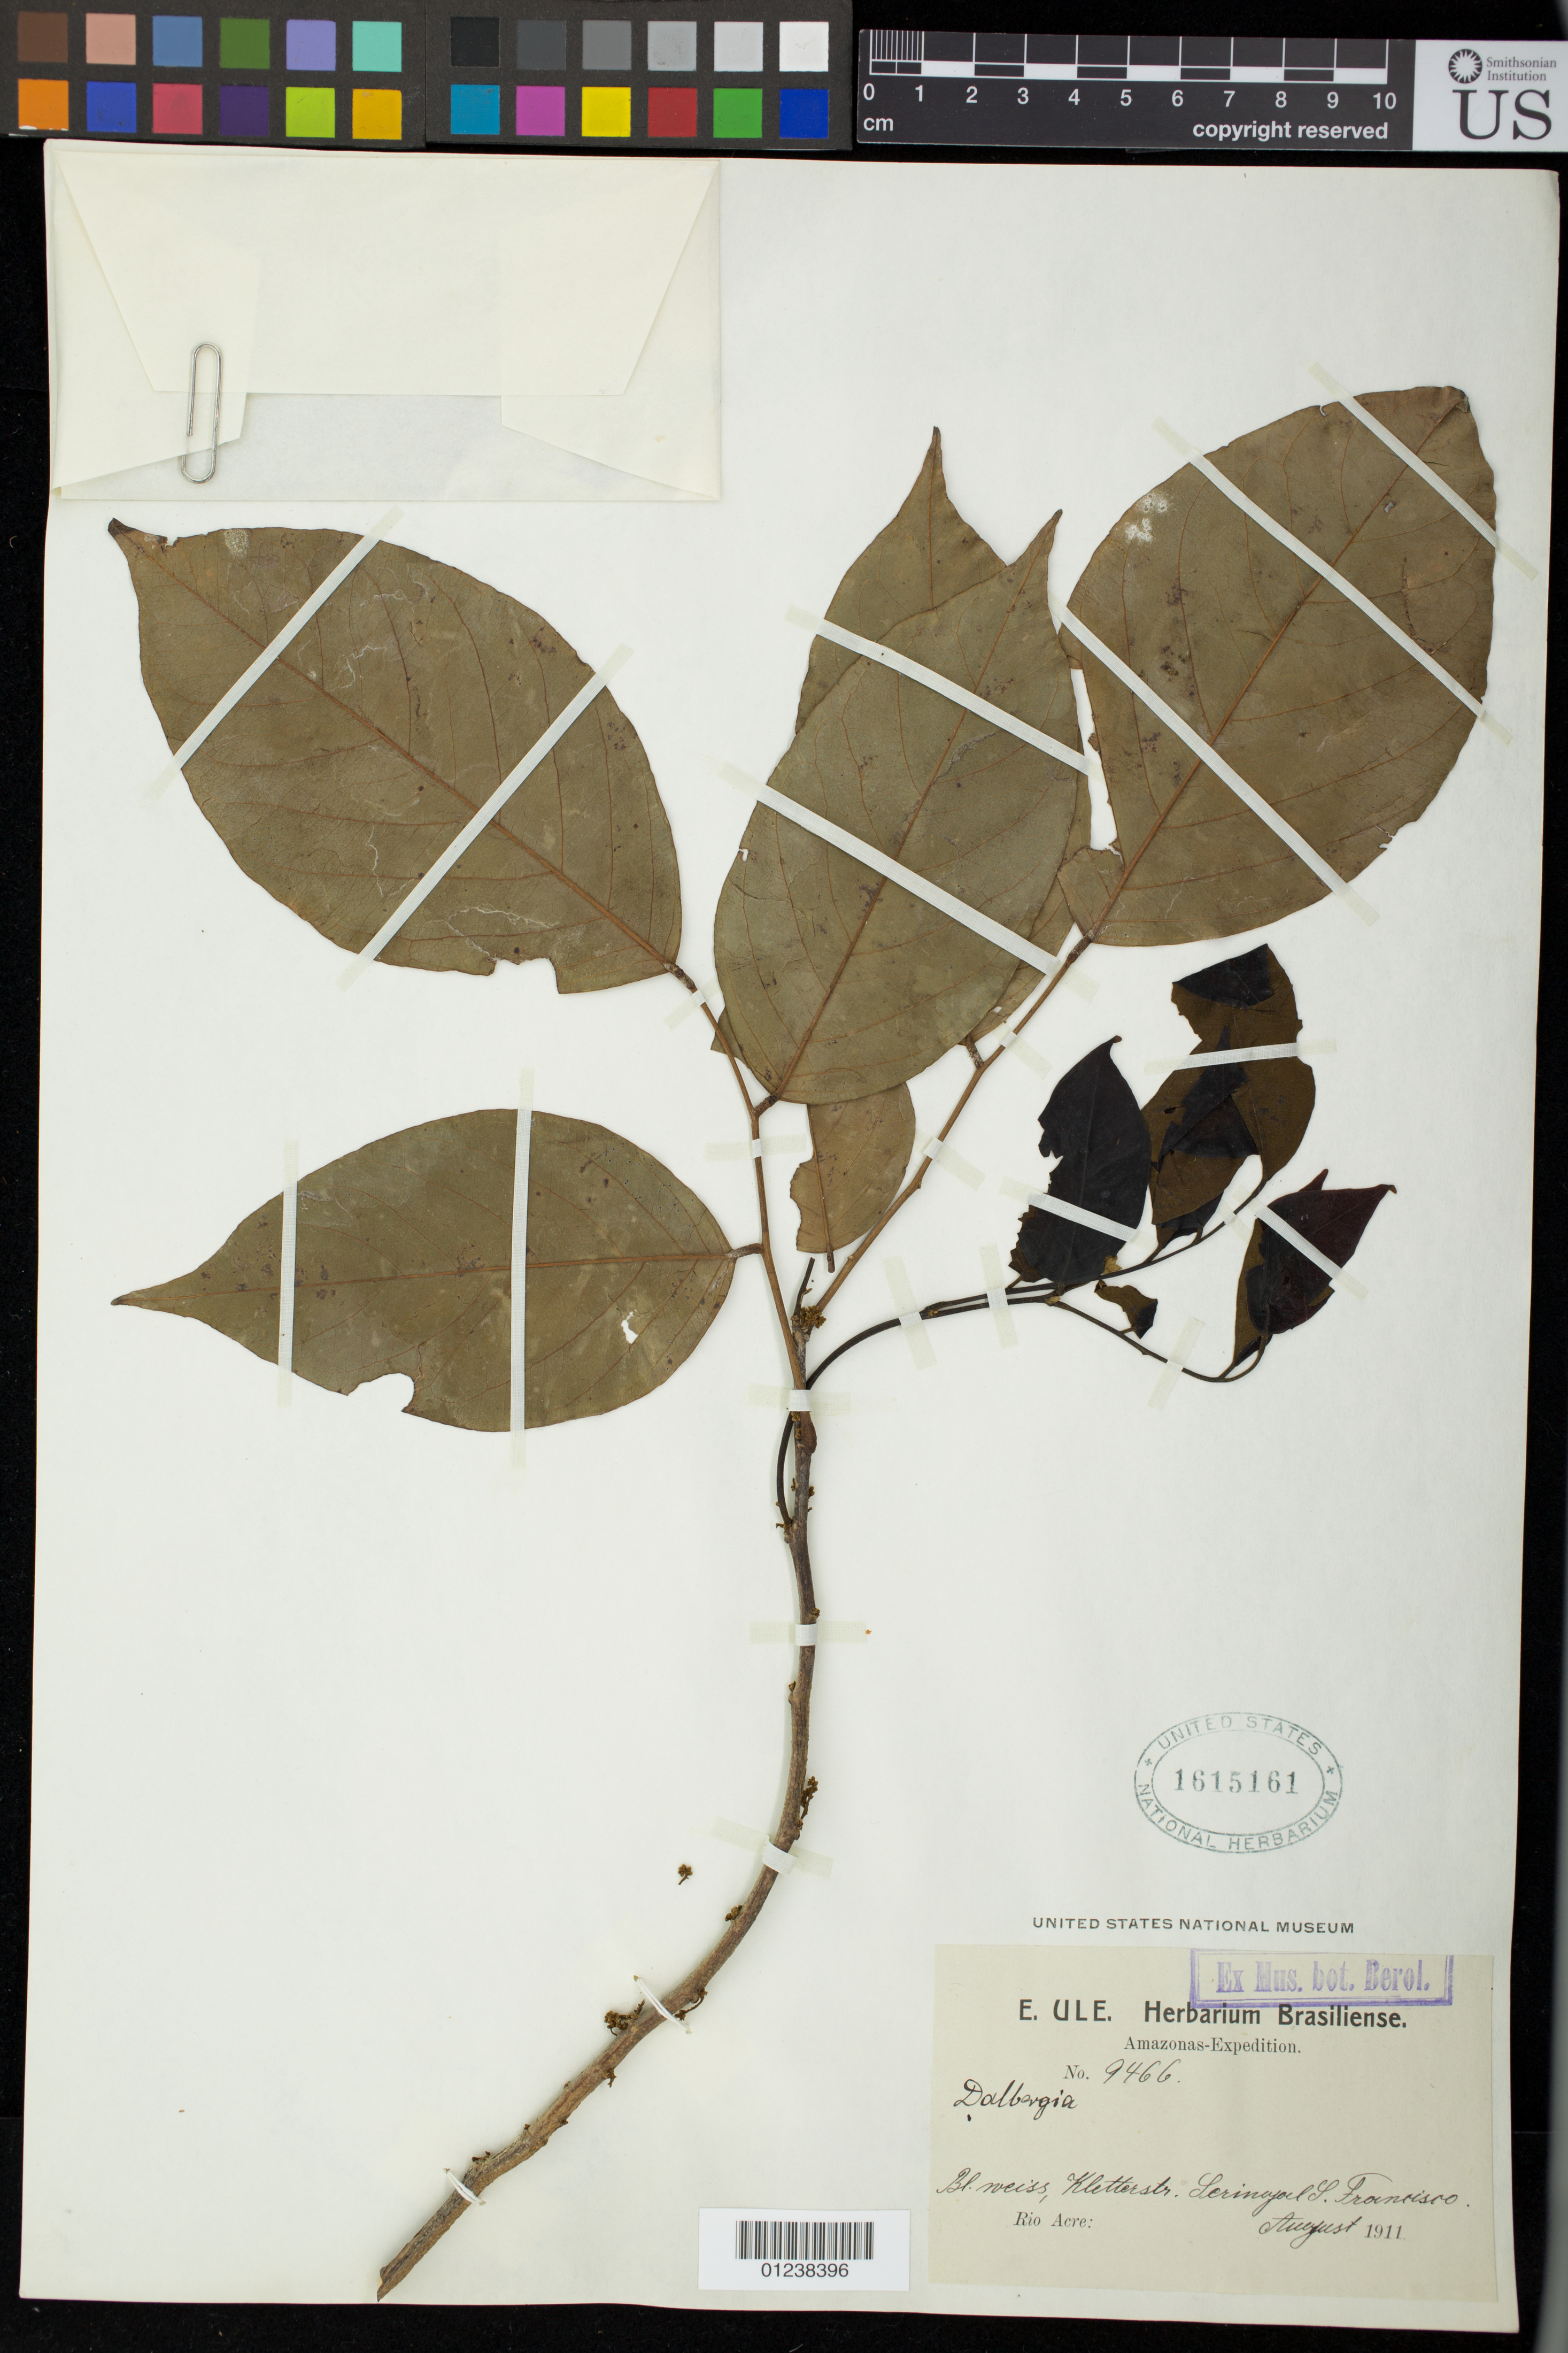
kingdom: Plantae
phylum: Tracheophyta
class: Magnoliopsida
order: Fabales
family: Fabaceae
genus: Dalbergia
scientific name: Dalbergia monetaria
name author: L. f.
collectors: E. H. Ule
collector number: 9466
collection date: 1991-08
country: Brazil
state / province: Amazonas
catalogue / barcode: US 1615161